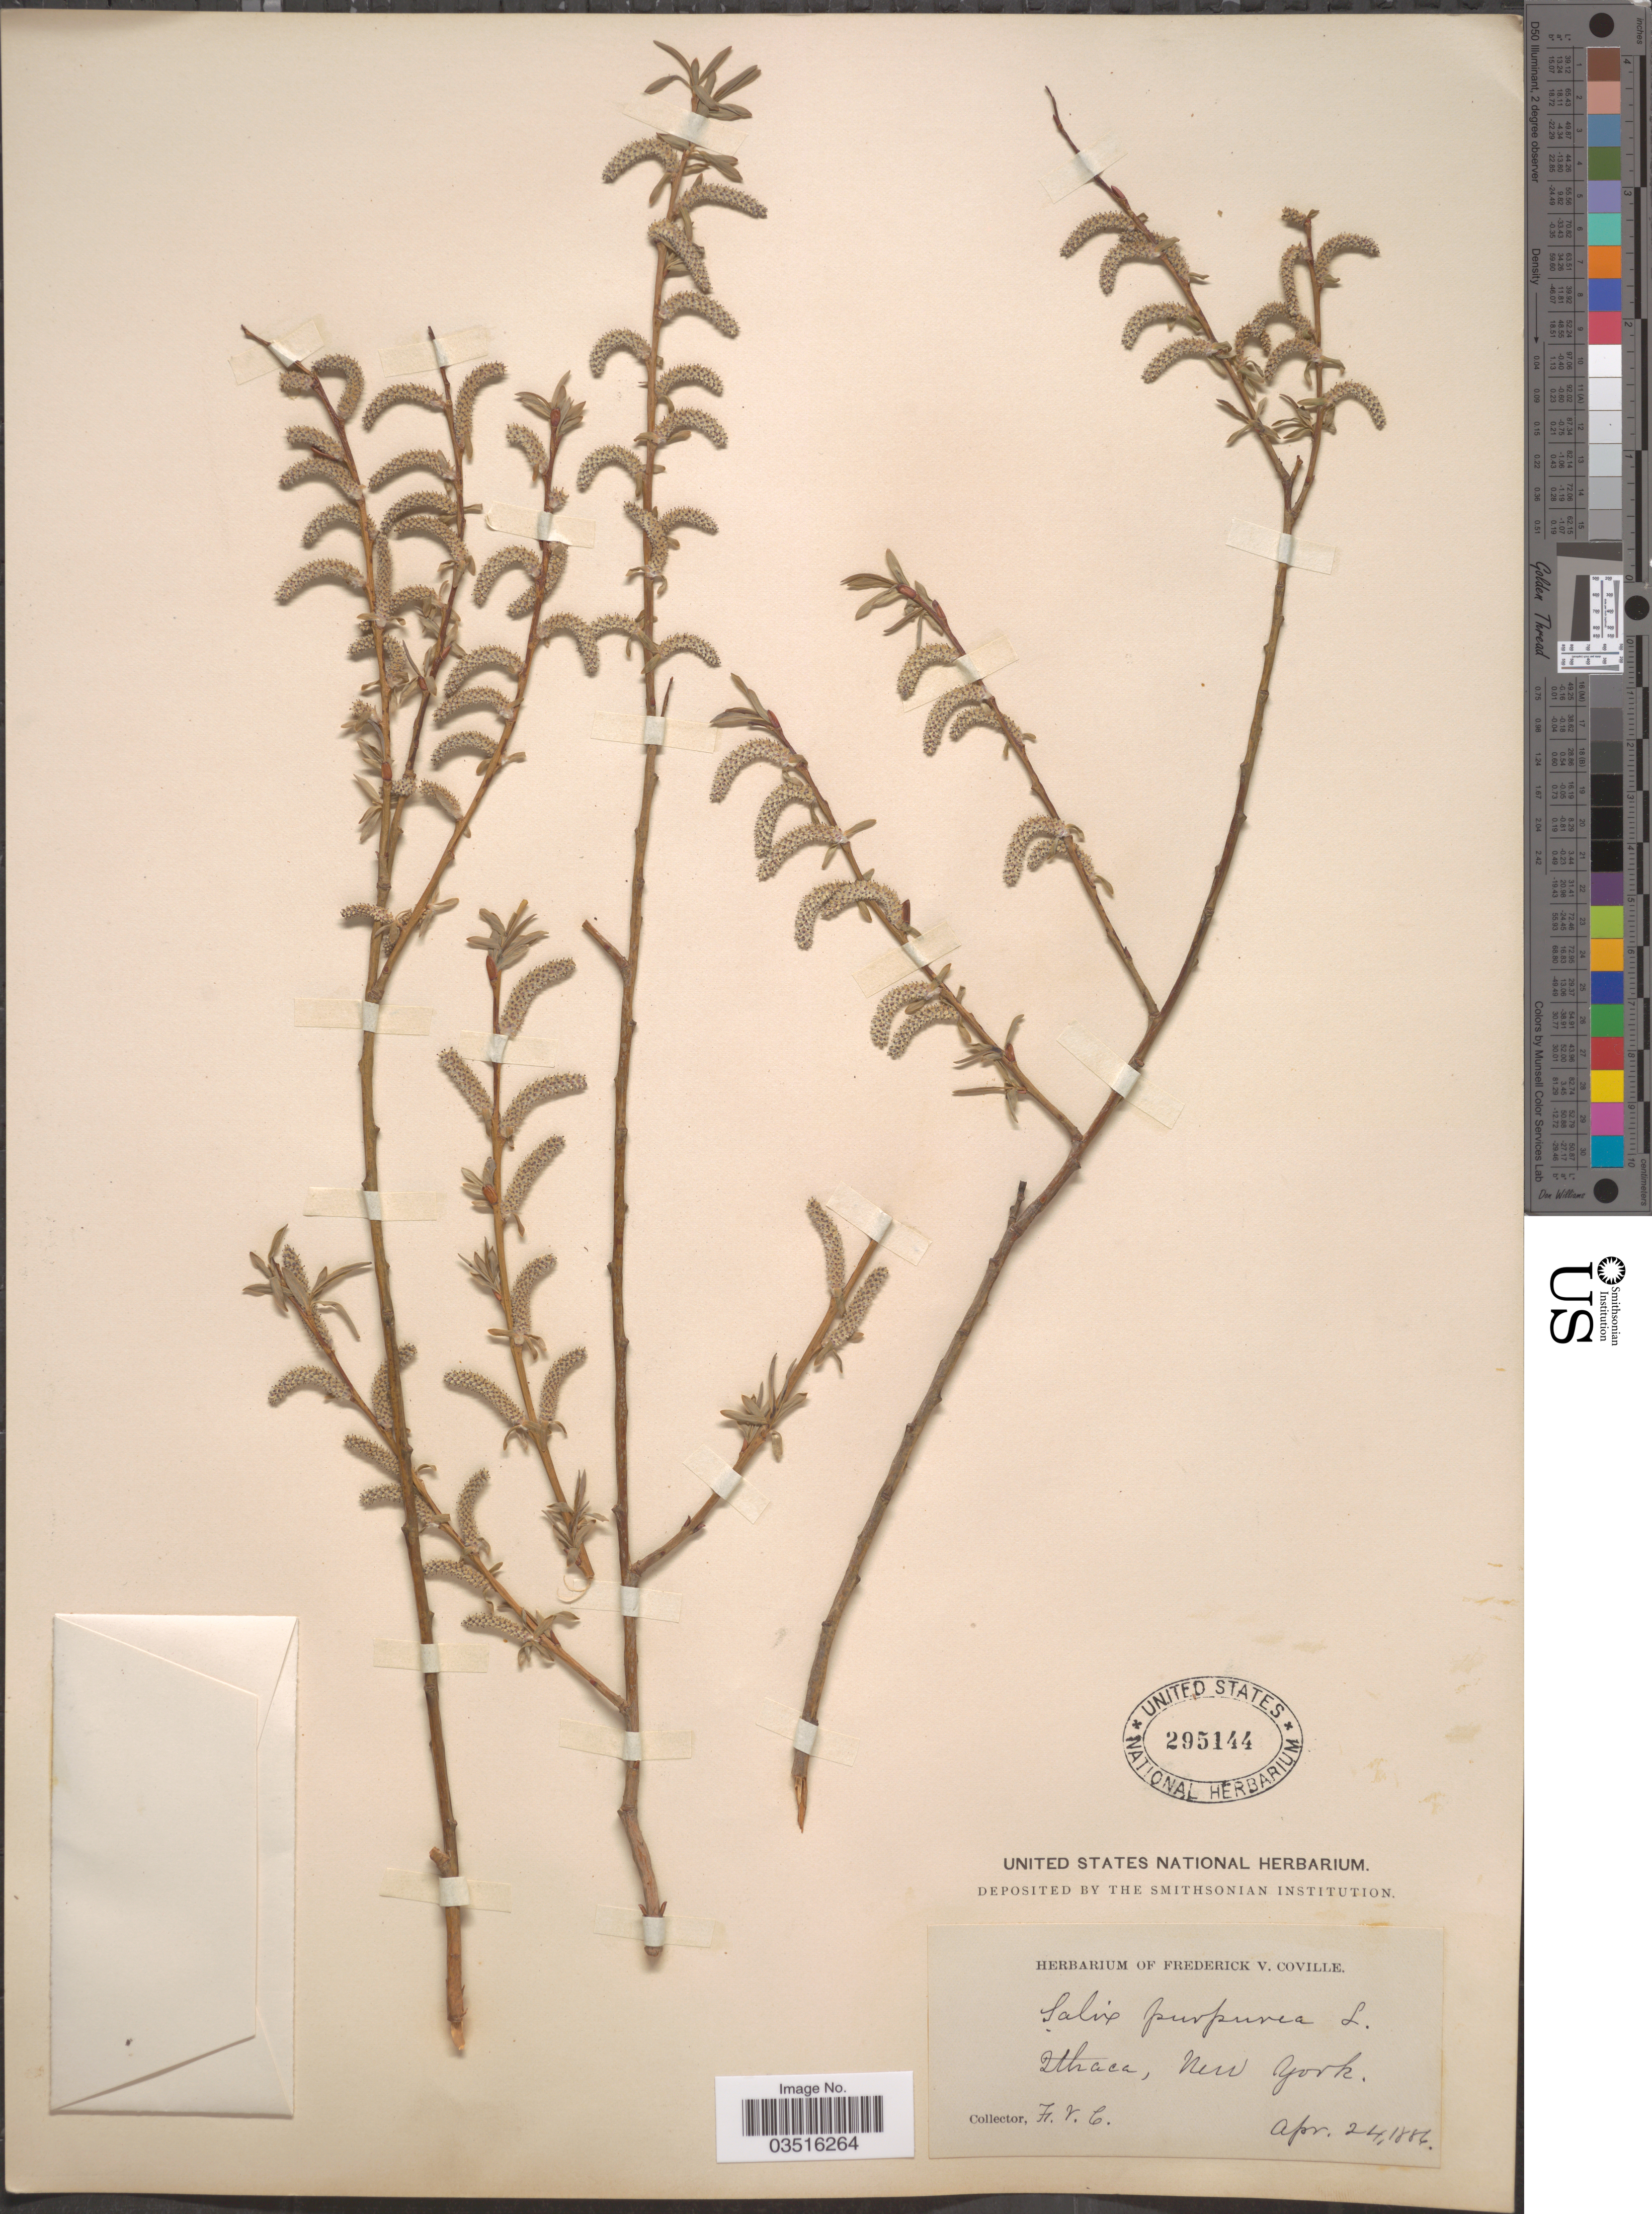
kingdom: Plantae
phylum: Tracheophyta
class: Magnoliopsida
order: Malpighiales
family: Salicaceae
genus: Salix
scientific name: Salix purpurea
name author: L.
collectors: F. V. Coville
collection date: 1886-04-24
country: United States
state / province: New York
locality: Ithaca.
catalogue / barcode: US 295144